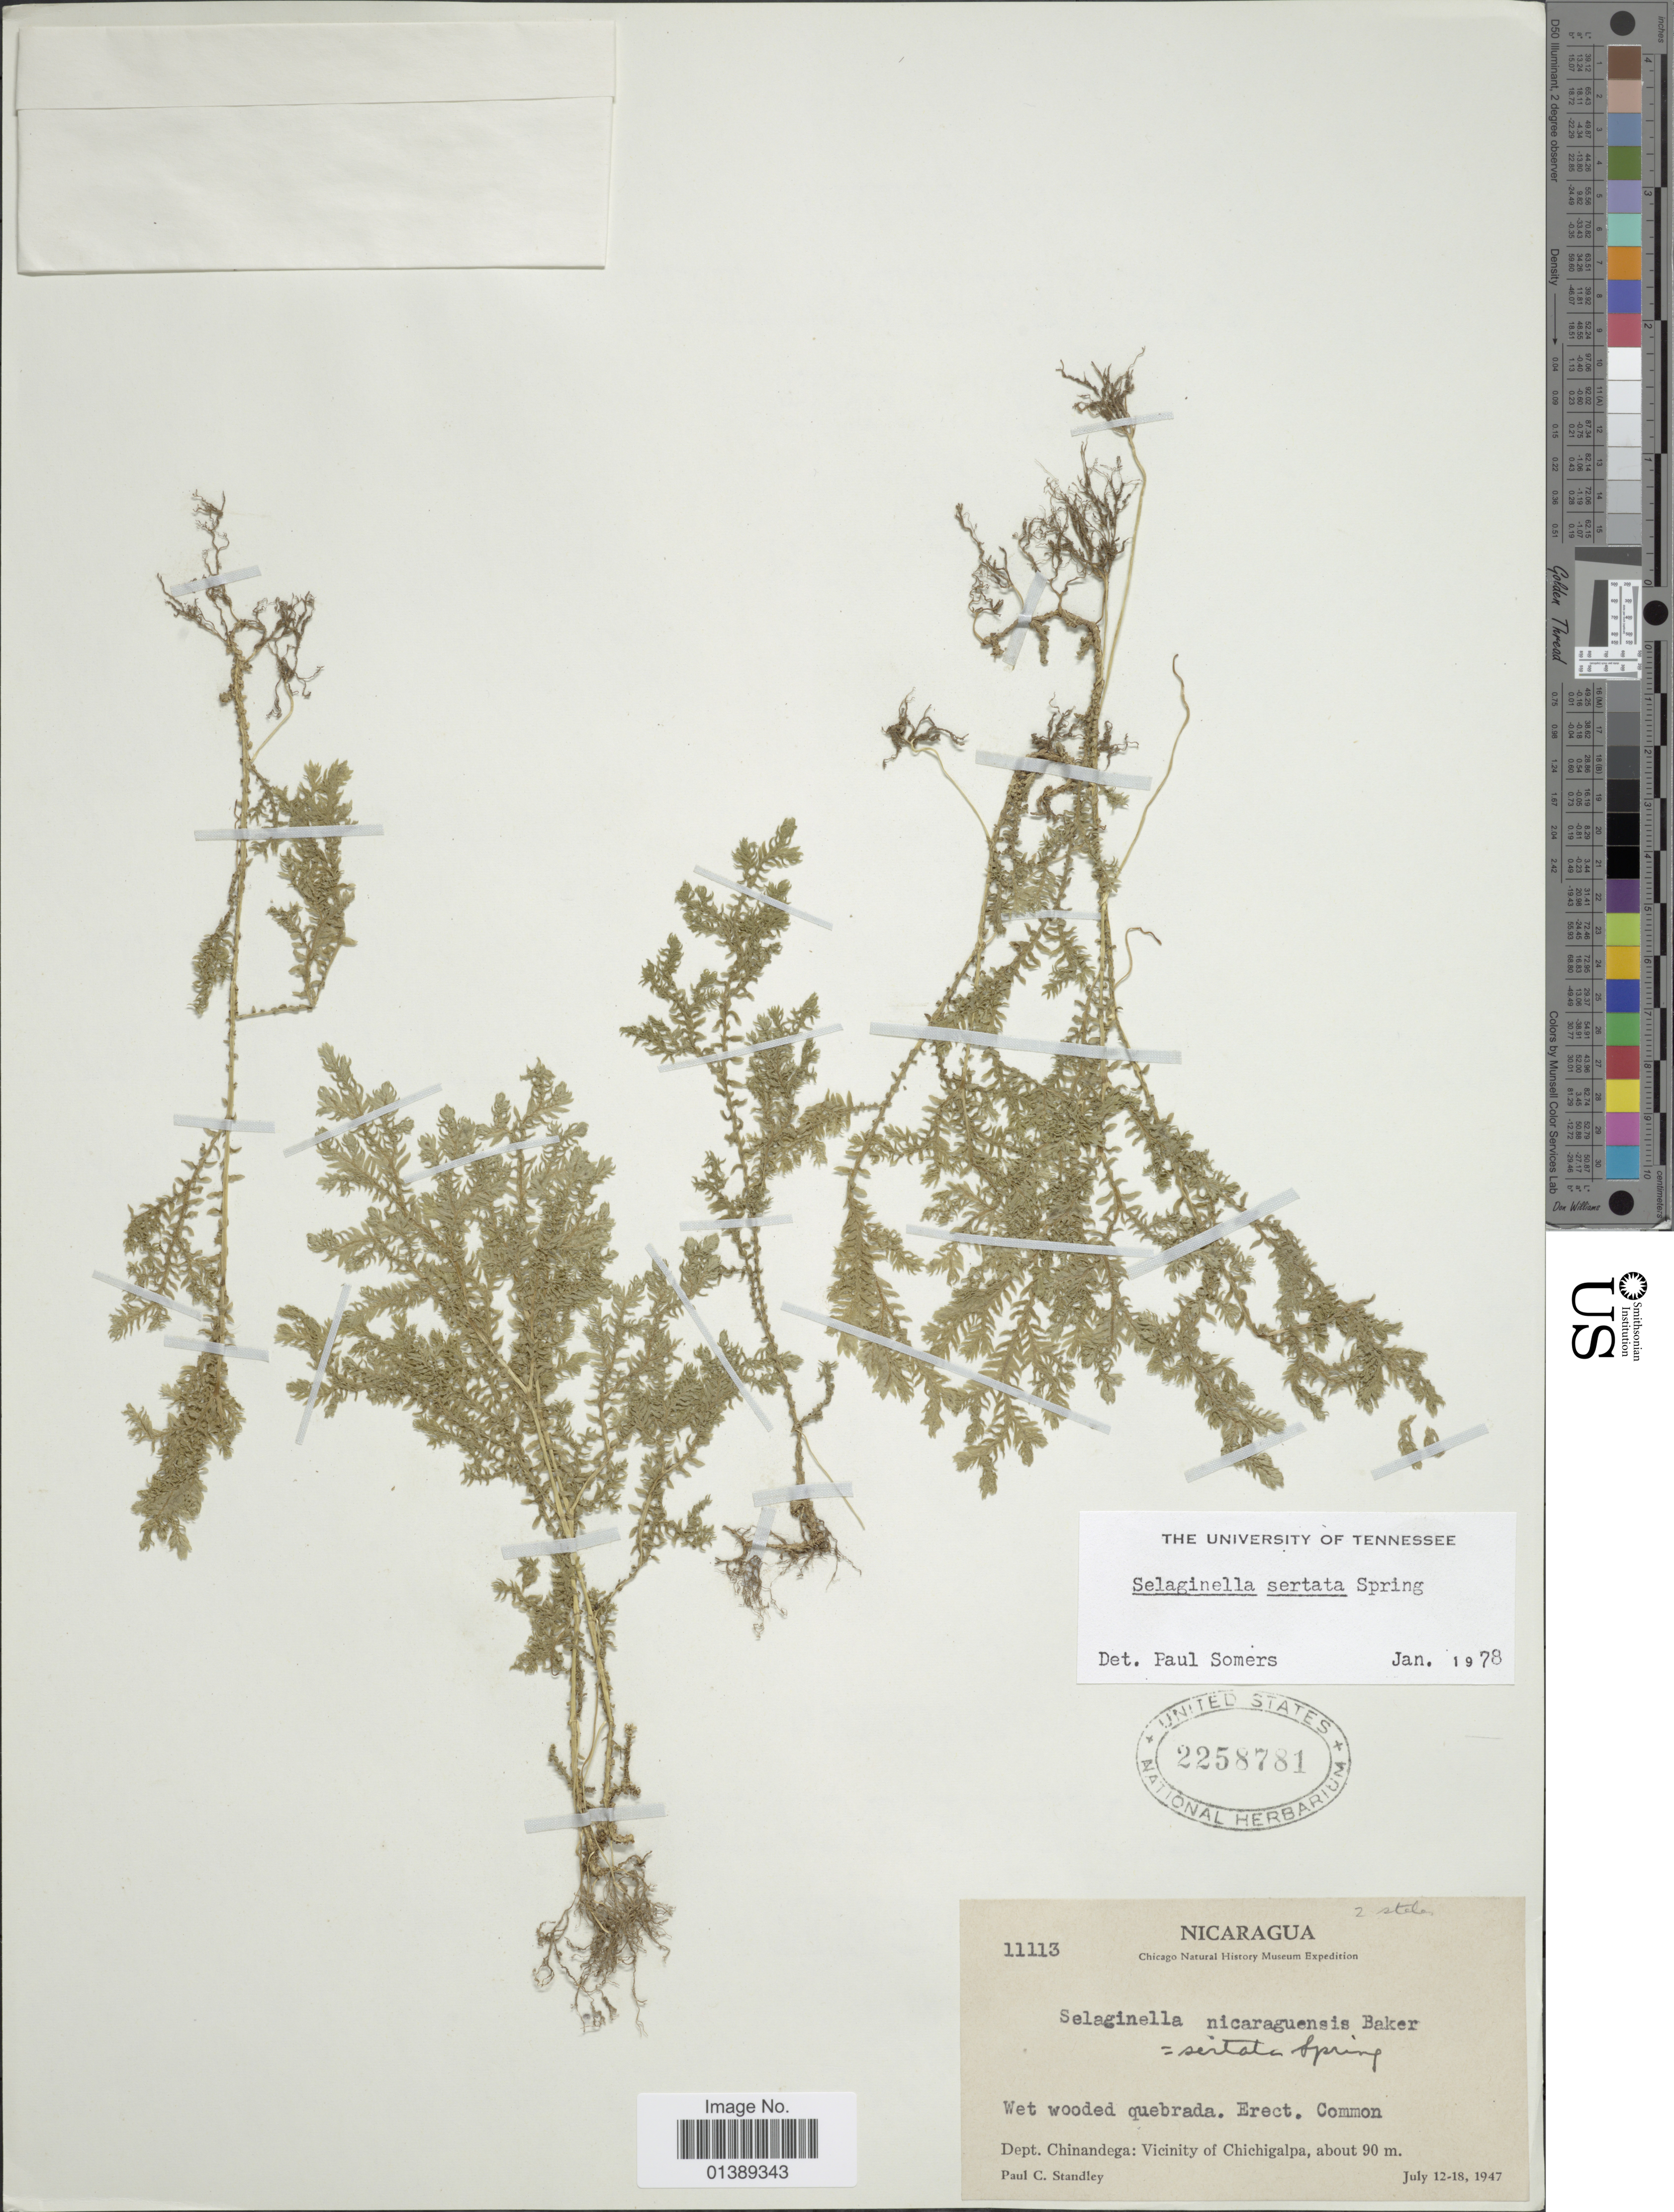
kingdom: Plantae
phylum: Tracheophyta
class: Lycopodiopsida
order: Selaginellales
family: Selaginellaceae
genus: Selaginella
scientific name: Selaginella sertata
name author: Spring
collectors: P. C. Standley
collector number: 11113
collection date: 1947-07-12/1947-07-18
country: Nicaragua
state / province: Chinandega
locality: Vicinity of Chichigalpa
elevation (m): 90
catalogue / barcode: US 2258781